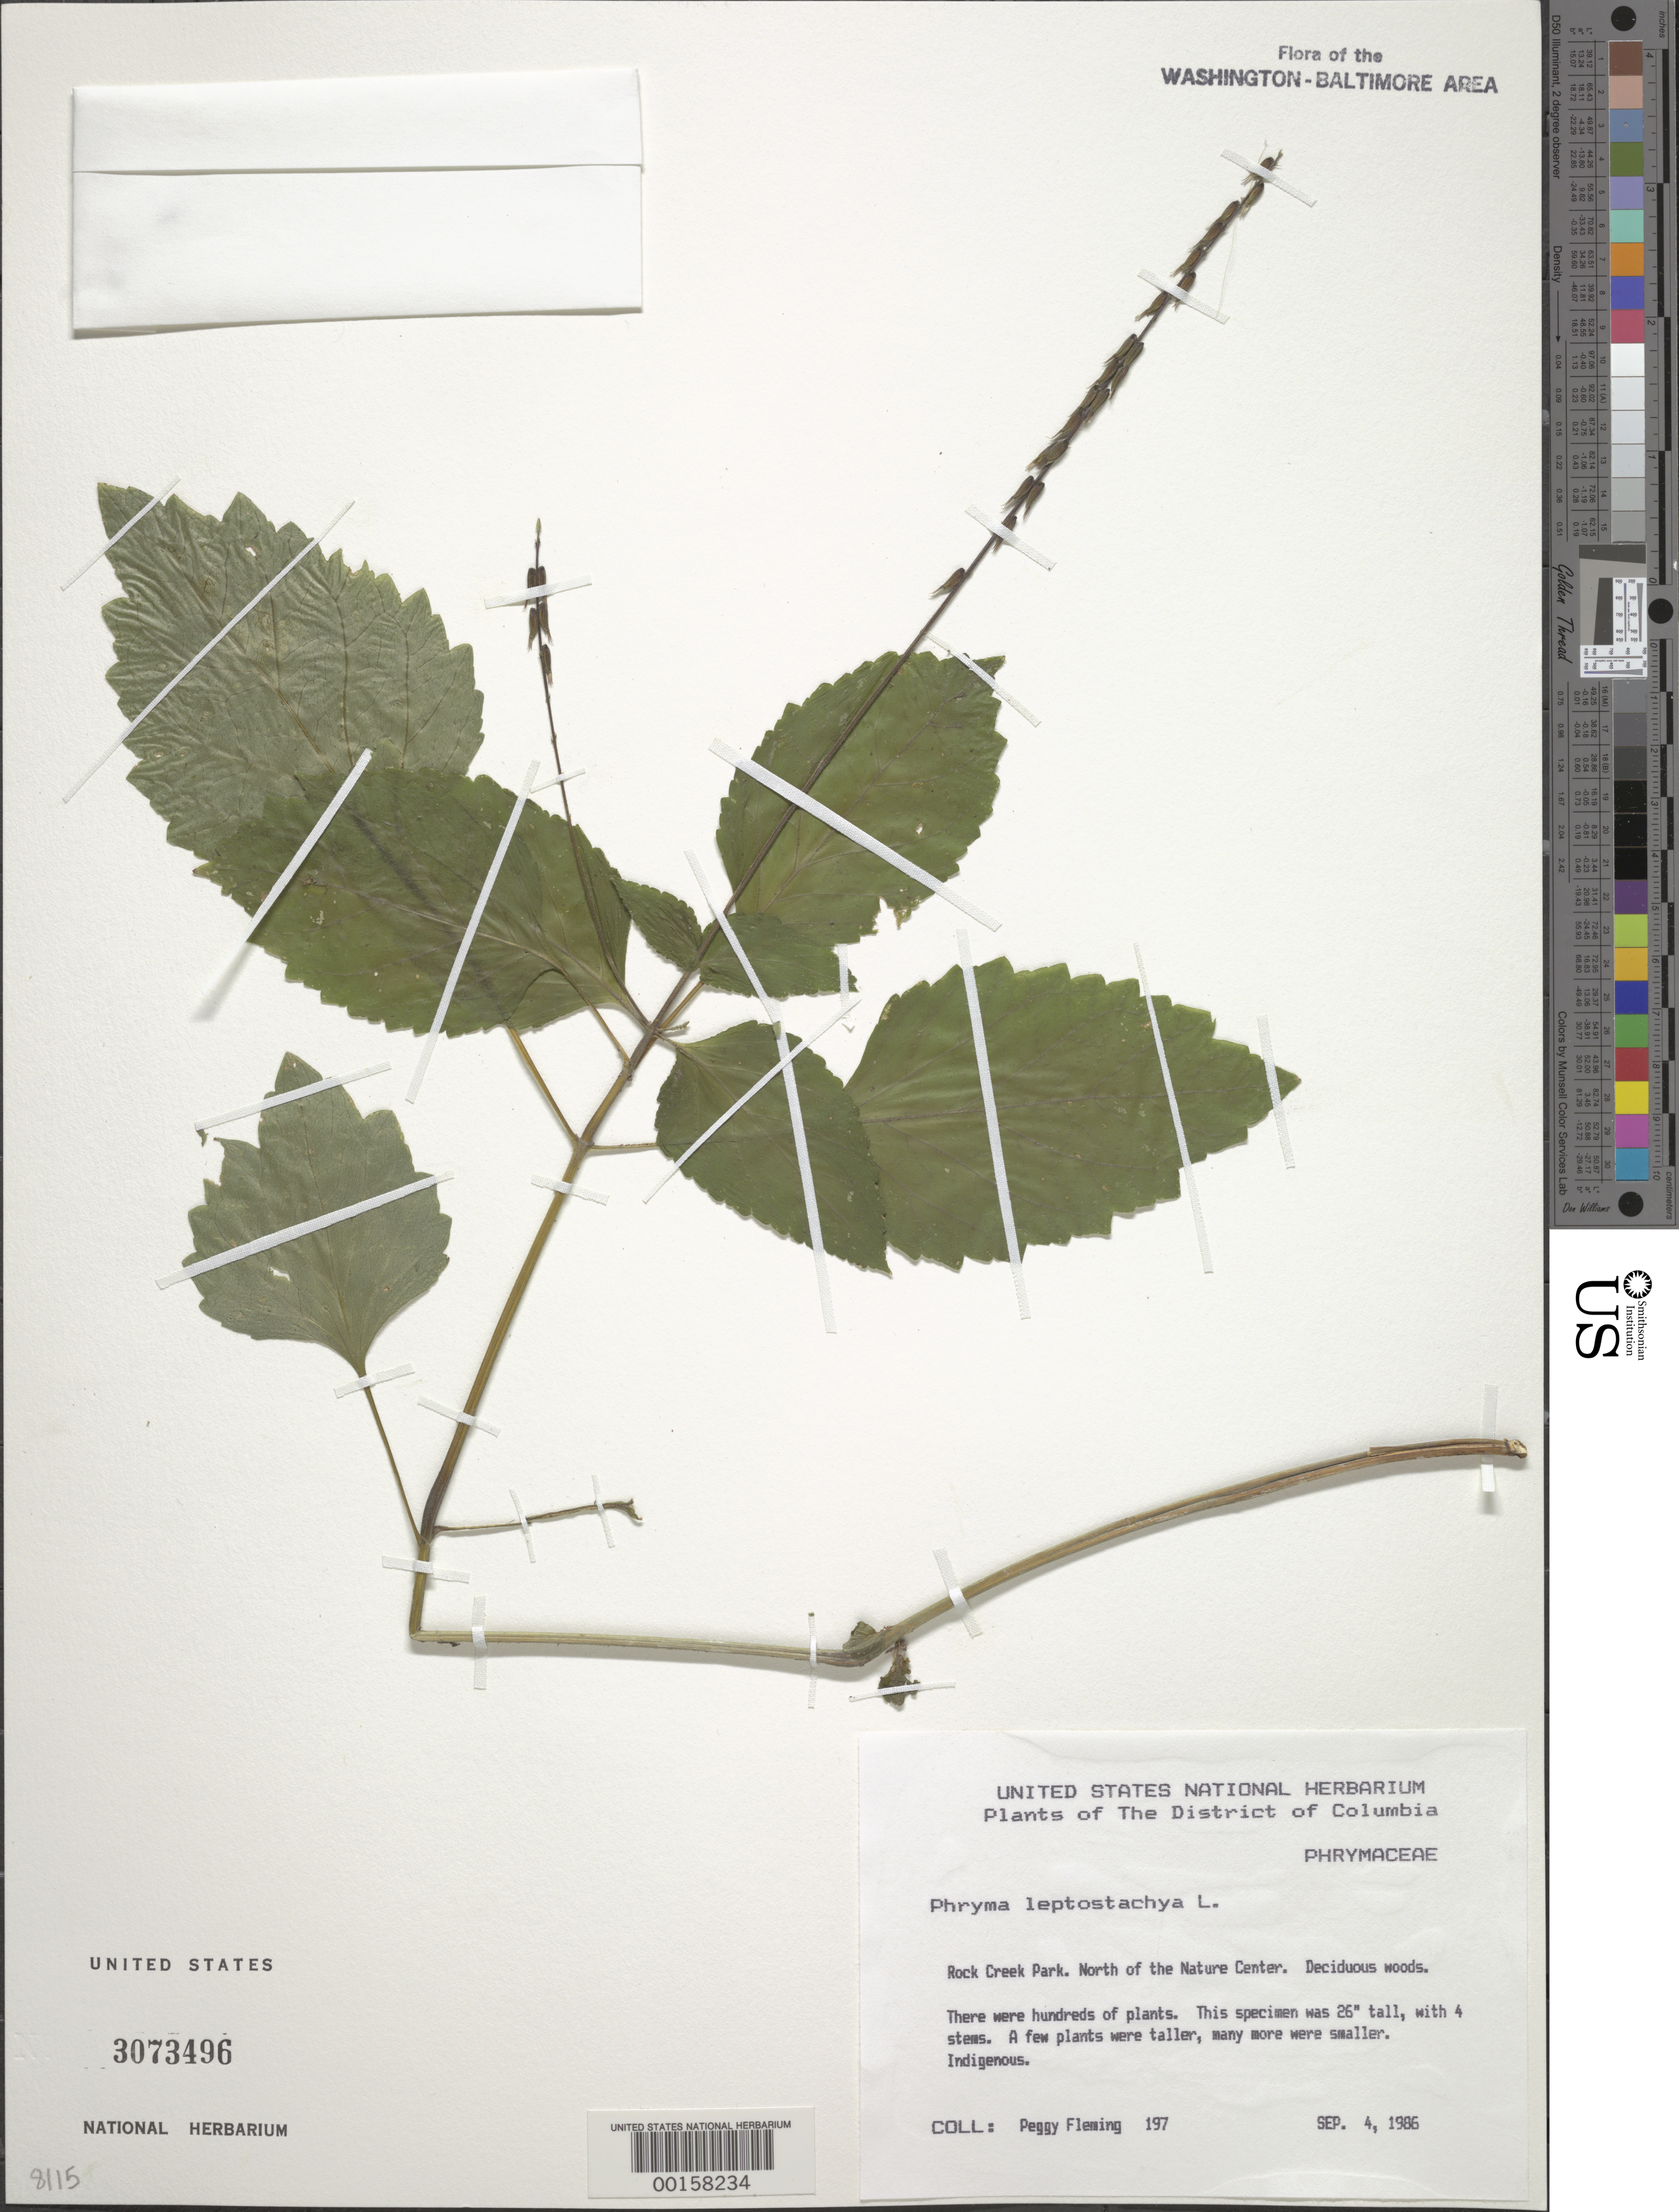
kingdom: Plantae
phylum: Tracheophyta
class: Magnoliopsida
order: Lamiales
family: Phrymaceae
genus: Phryma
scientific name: Phryma leptostachya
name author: L.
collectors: P. Fleming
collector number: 197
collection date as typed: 04 Sep 1986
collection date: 1986-09-04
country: United States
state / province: District of Columbia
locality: Rock Creek Park, north of the Nature Center Rock Creek Park and Vicinity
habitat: Deciduous woods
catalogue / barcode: US 3073496